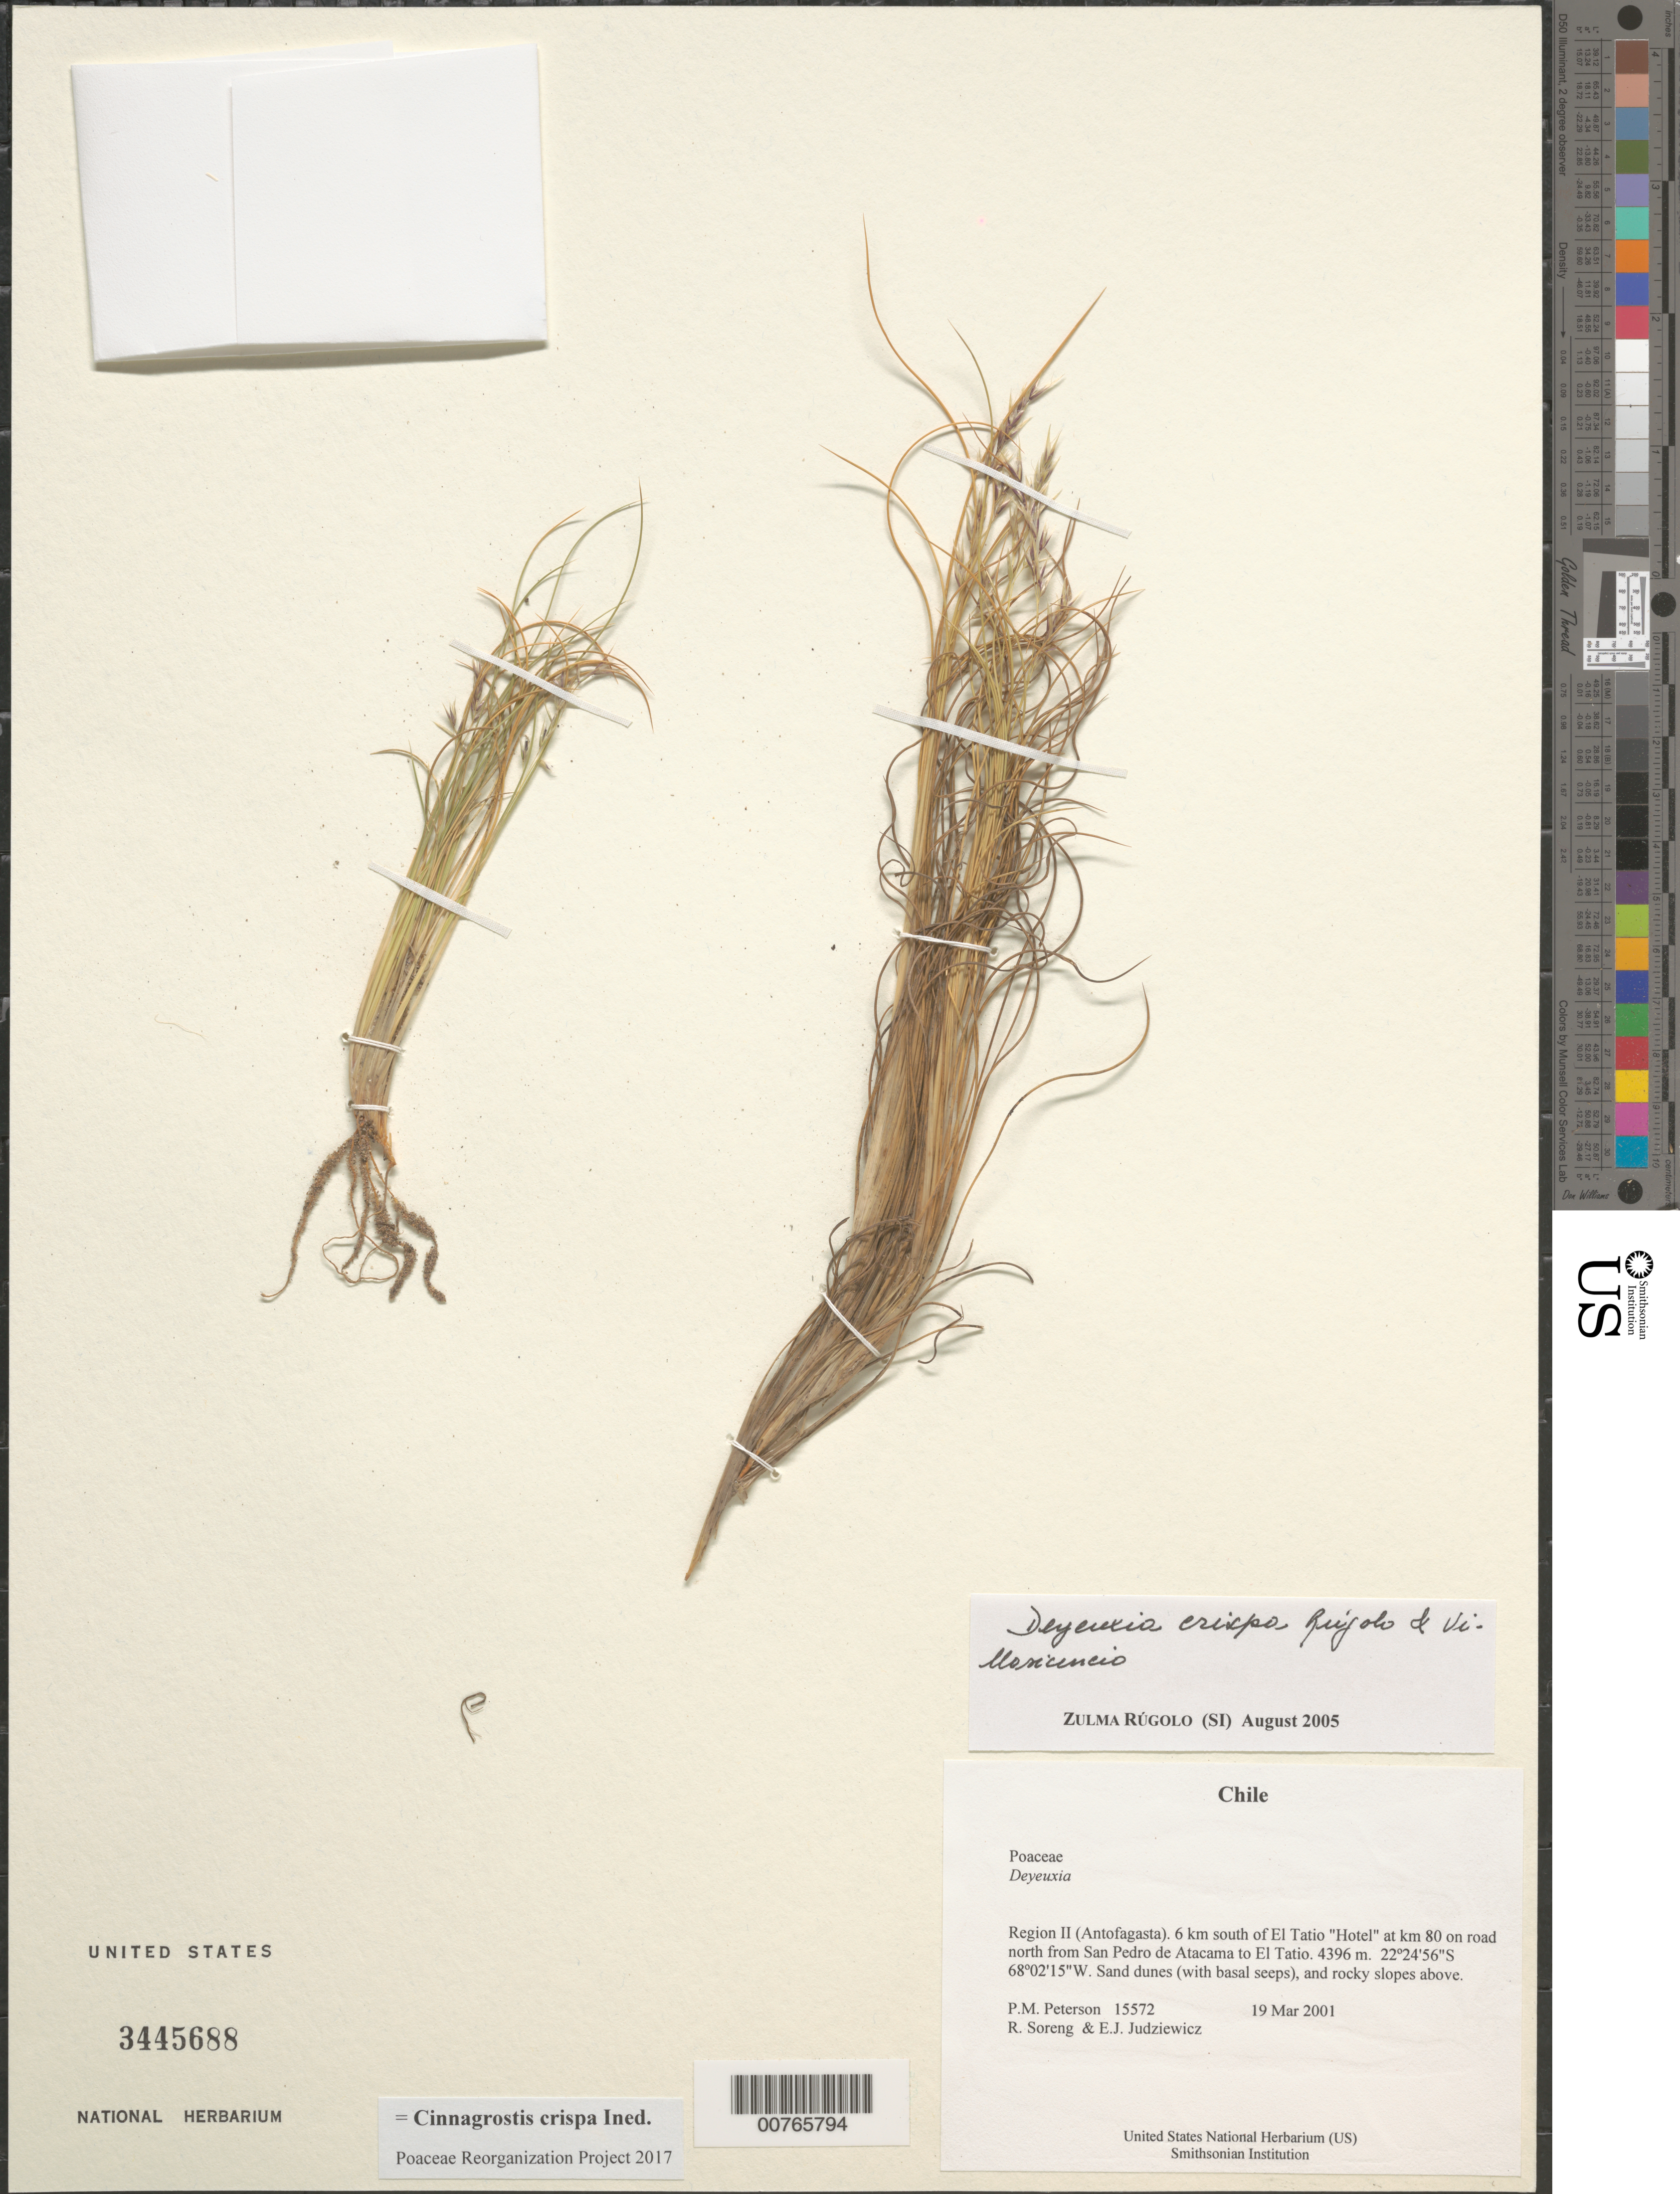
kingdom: Plantae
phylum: Tracheophyta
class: Liliopsida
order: Poales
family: Poaceae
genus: Cinnagrostis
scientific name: Cinnagrostis crispa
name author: (Rúgolo & Villav.) P.M. Peterson et al.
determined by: Poaceae Reorganization Project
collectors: P. M. Peterson, R. J. Soreng & E. J. Judziewicz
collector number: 15572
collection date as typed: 19 Mar 2001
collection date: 2001-03-19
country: Chile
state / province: Antofagasta (II)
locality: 6 km south of El Tatio "Hotel" at km 80 on road north from San Pedro de Atacama to El Tatio.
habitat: Sand dunes (with basal seeps), and rocky slopes above.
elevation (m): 4396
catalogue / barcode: US 3445688